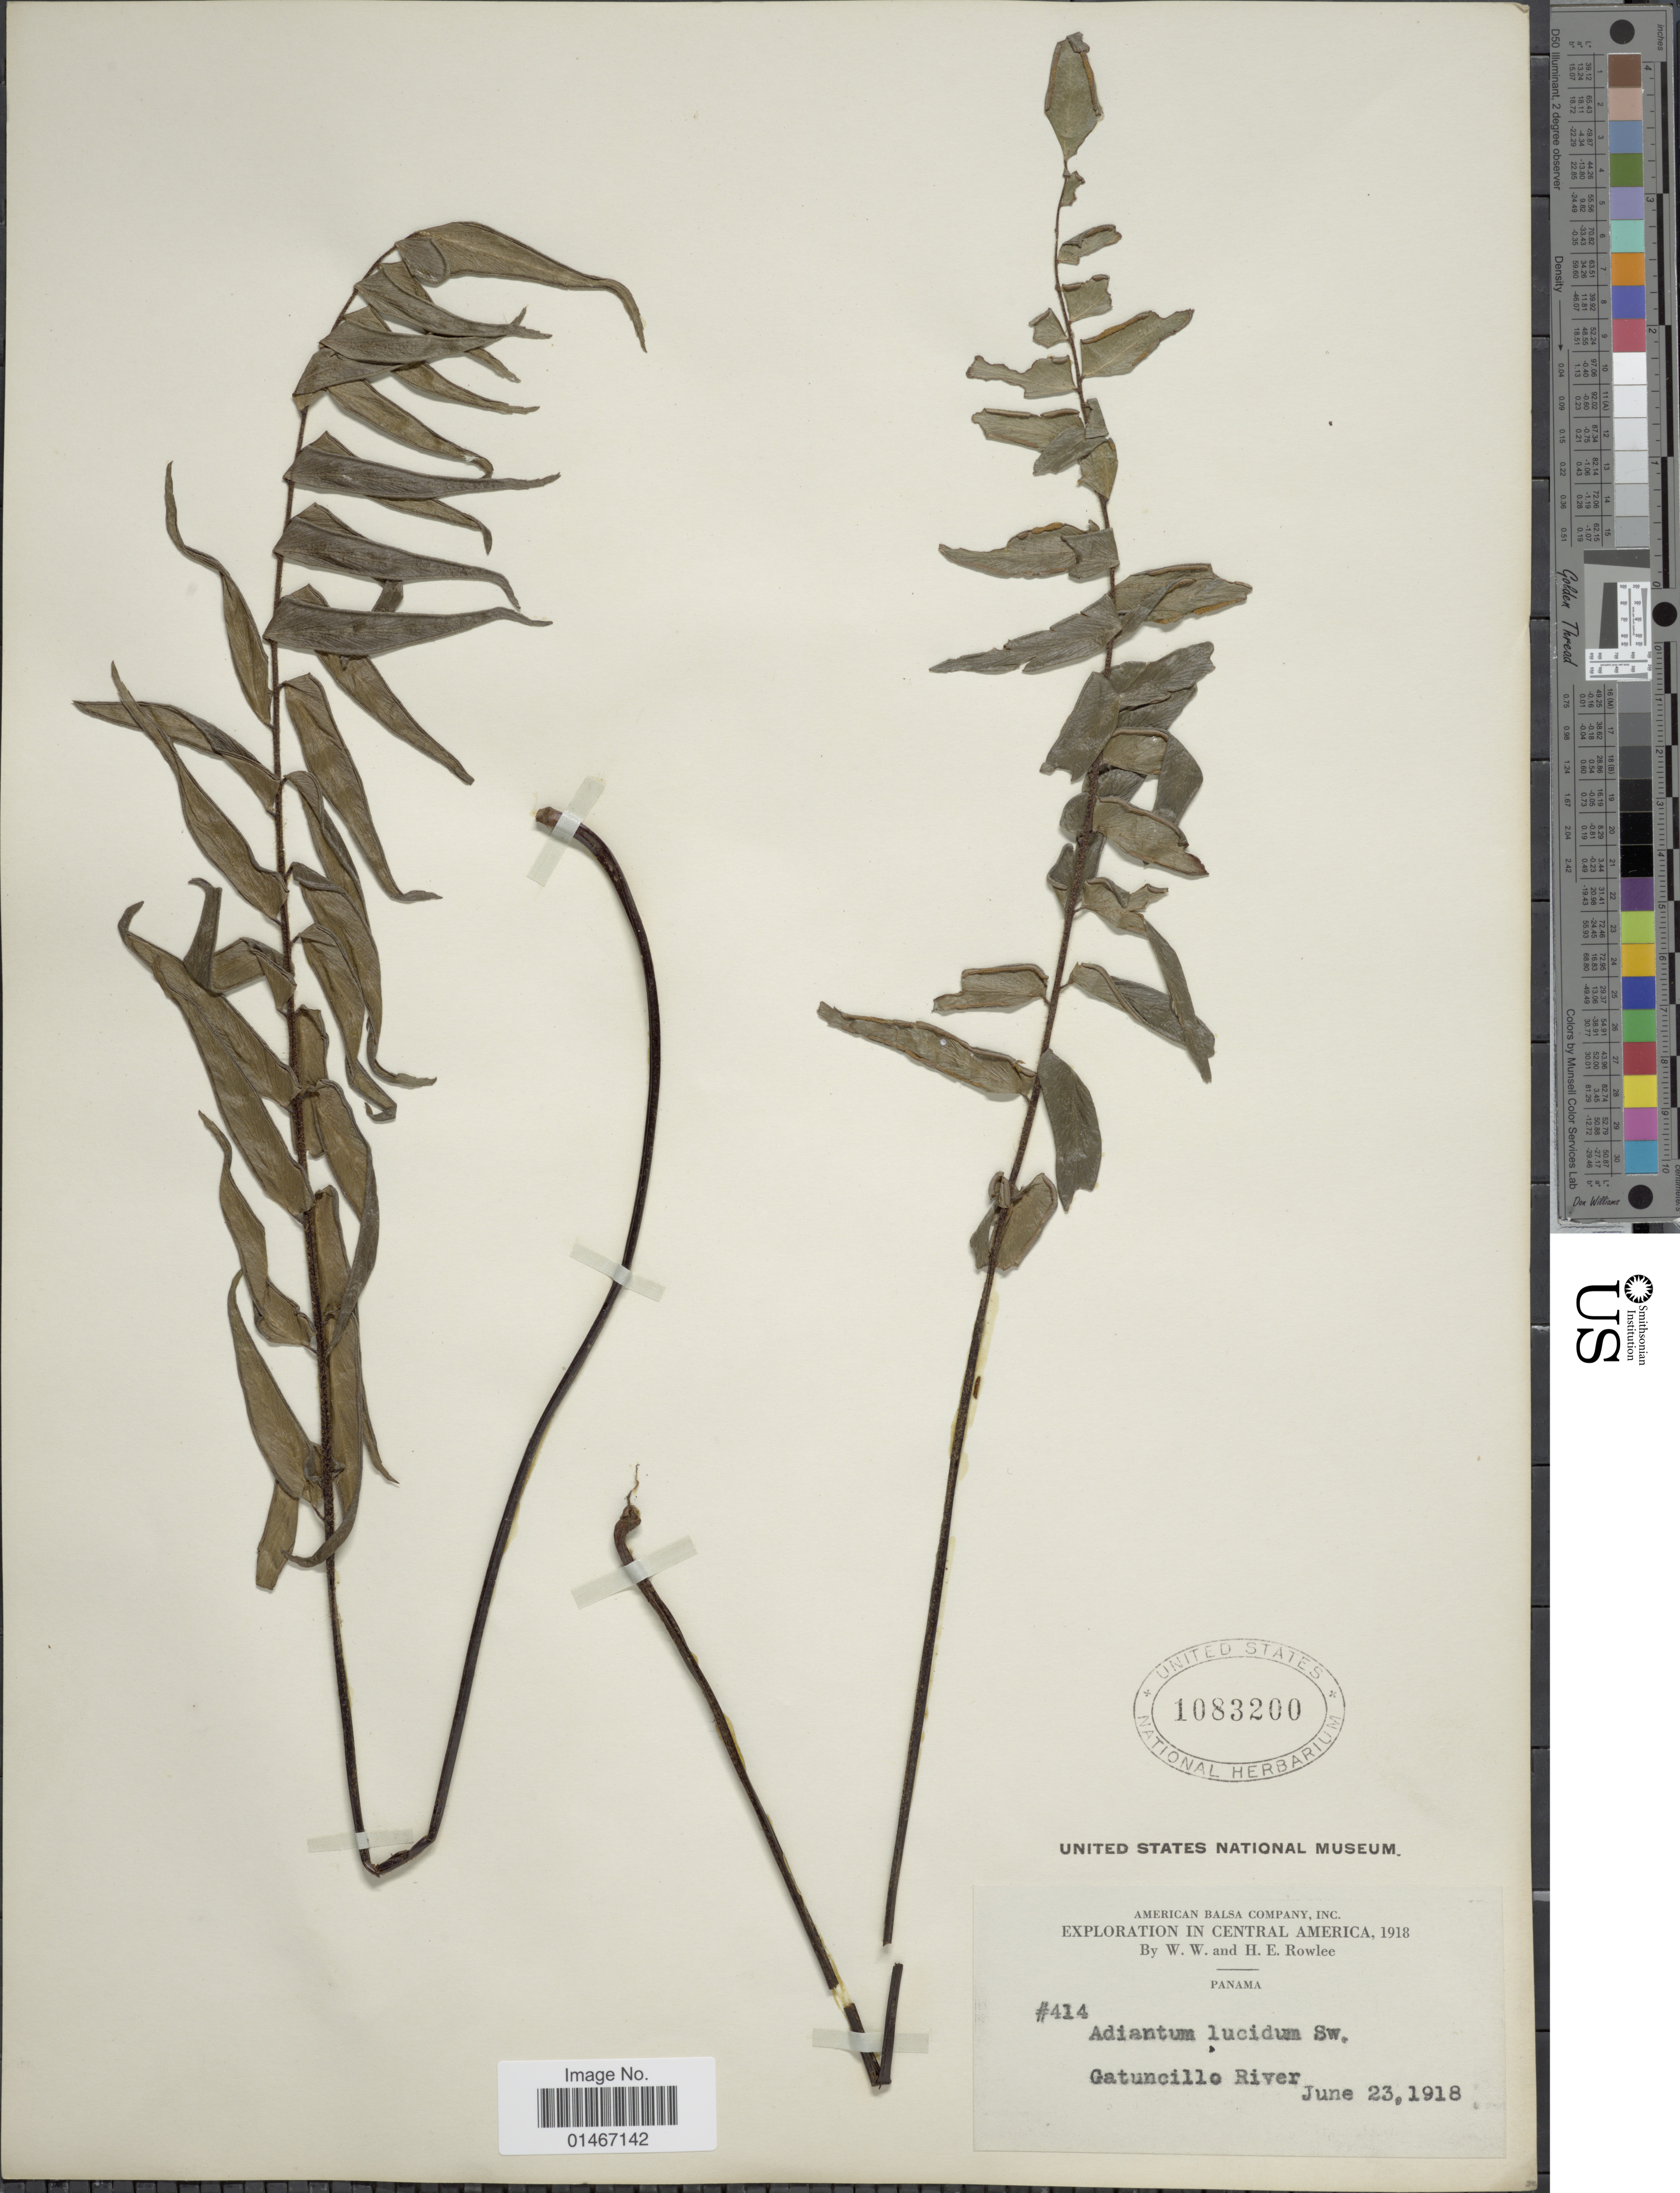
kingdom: Plantae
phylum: Tracheophyta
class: Polypodiopsida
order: Polypodiales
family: Pteridaceae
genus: Adiantum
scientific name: Adiantum lucidum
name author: (Cav.) Sw.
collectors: W. W. Rowlee & H. E. Rowlee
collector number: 414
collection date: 1918-06-23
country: Panama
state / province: Colón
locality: Gatuncillo River.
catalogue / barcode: US 1083200